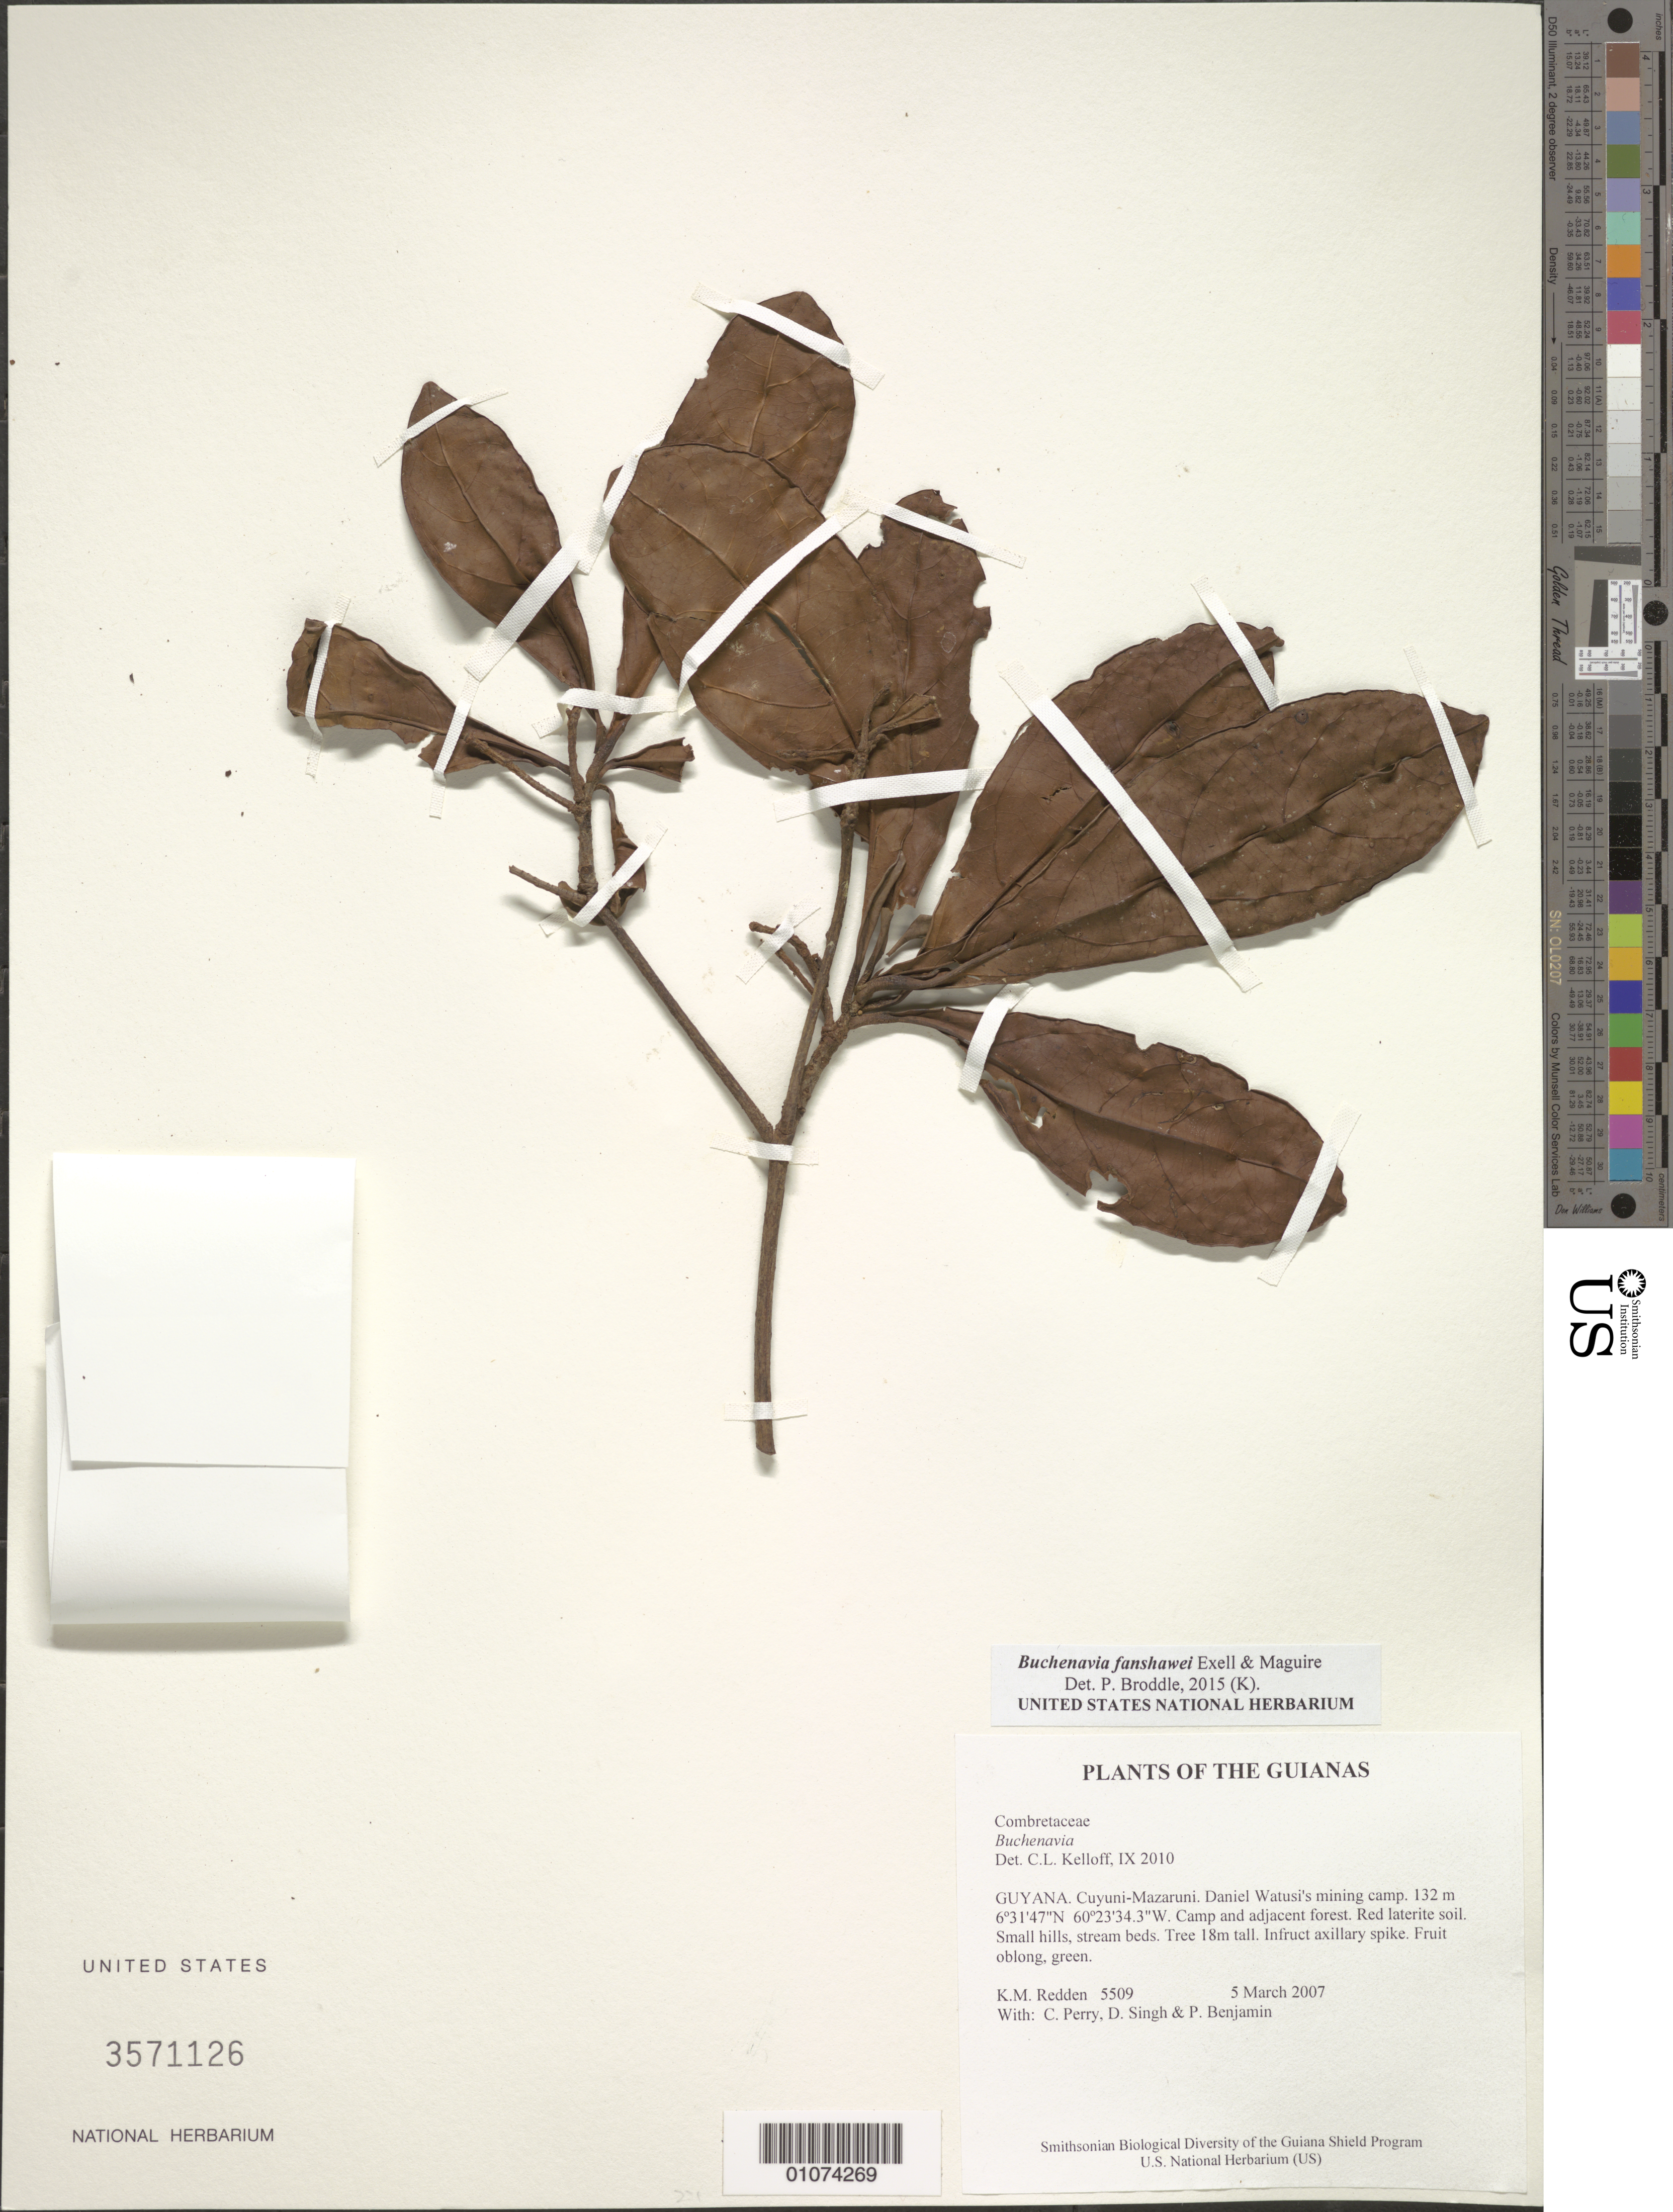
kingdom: Plantae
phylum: Tracheophyta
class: Magnoliopsida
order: Myrtales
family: Combretaceae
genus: Terminalia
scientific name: Terminalia fanshawei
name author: (Exell & Maguire) Gere & Boatwr.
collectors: K. M. Redden, C. Perry, D. Singh & P. Benjamin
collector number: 5509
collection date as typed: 5 March 2007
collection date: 2007-03-05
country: Guyana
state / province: Cuyuni-Mazaruni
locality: Daniel Watusi's mining camp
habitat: Camp and adjacent forest. Red laterite soil. Small hills, stream beds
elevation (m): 132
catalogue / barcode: US 3571126